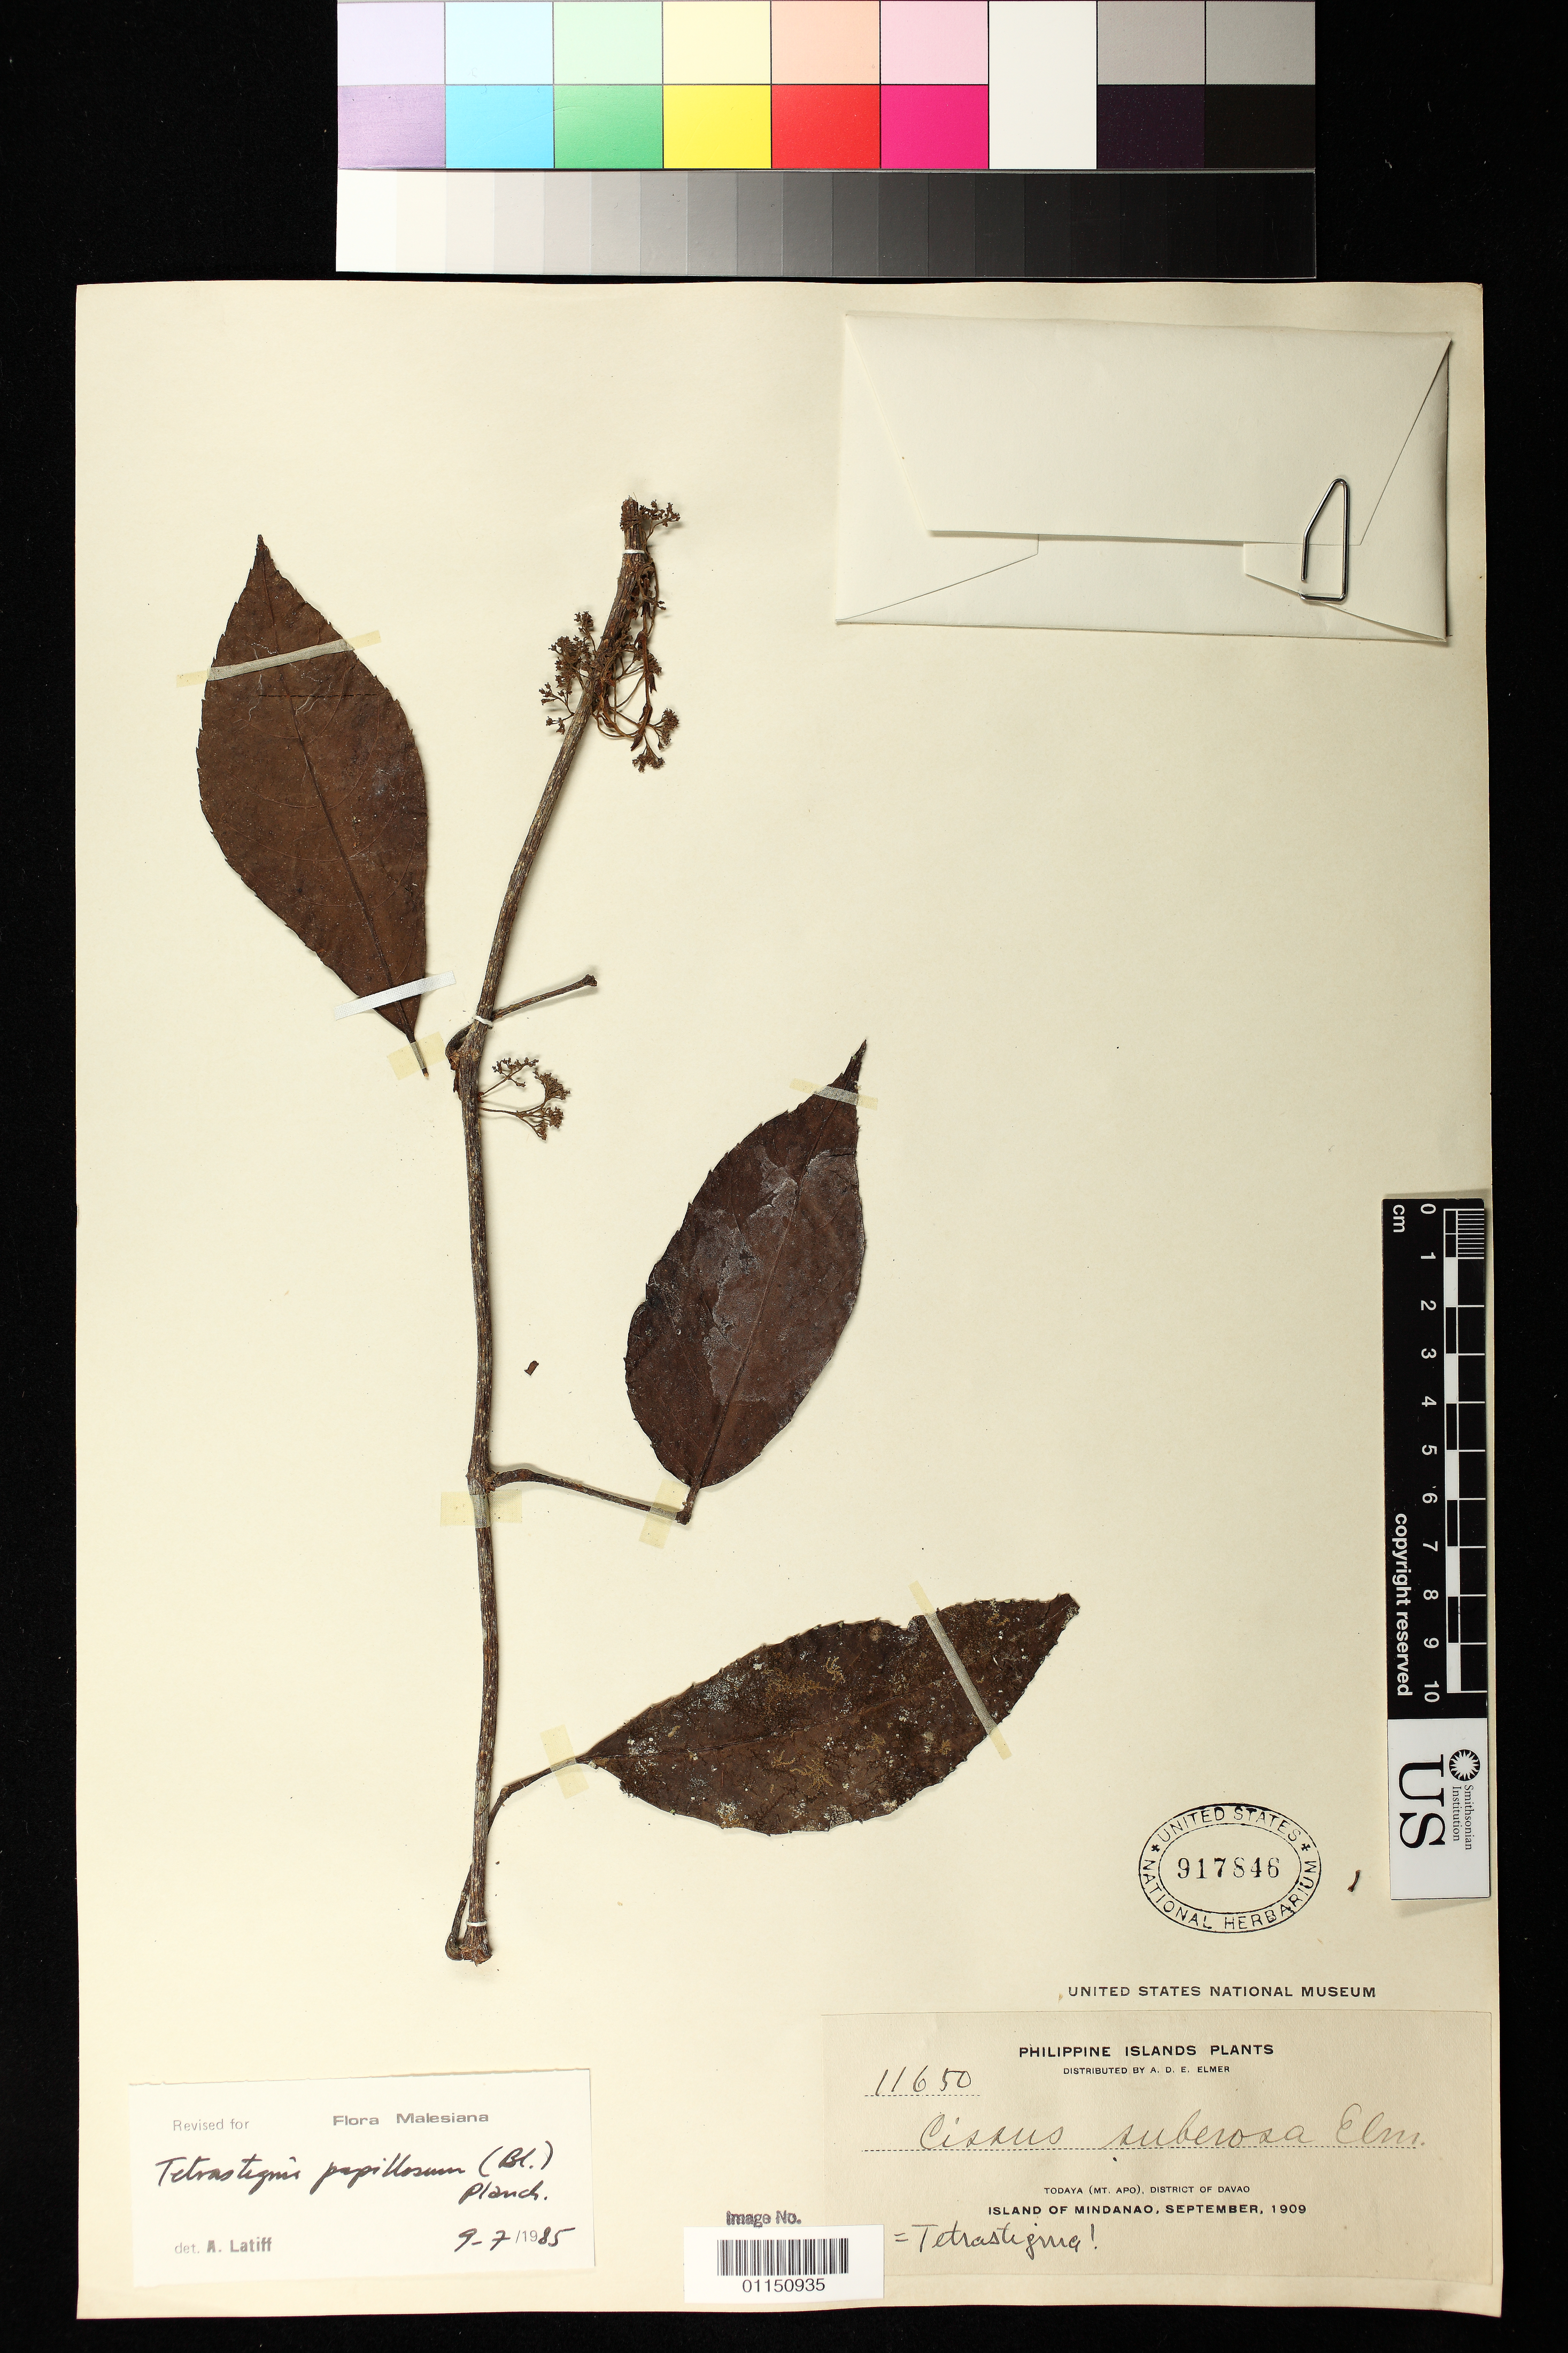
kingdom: Plantae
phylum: Tracheophyta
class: Magnoliopsida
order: Vitales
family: Vitaceae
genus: Tetrastigma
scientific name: Tetrastigma papillosum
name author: (Blume) Planch.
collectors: A. D. E. Elmer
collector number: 11650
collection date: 1909-09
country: Philippines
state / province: Davao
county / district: Davao del Sur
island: Mindanao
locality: Todaya (Mt Apo).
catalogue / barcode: US 917846